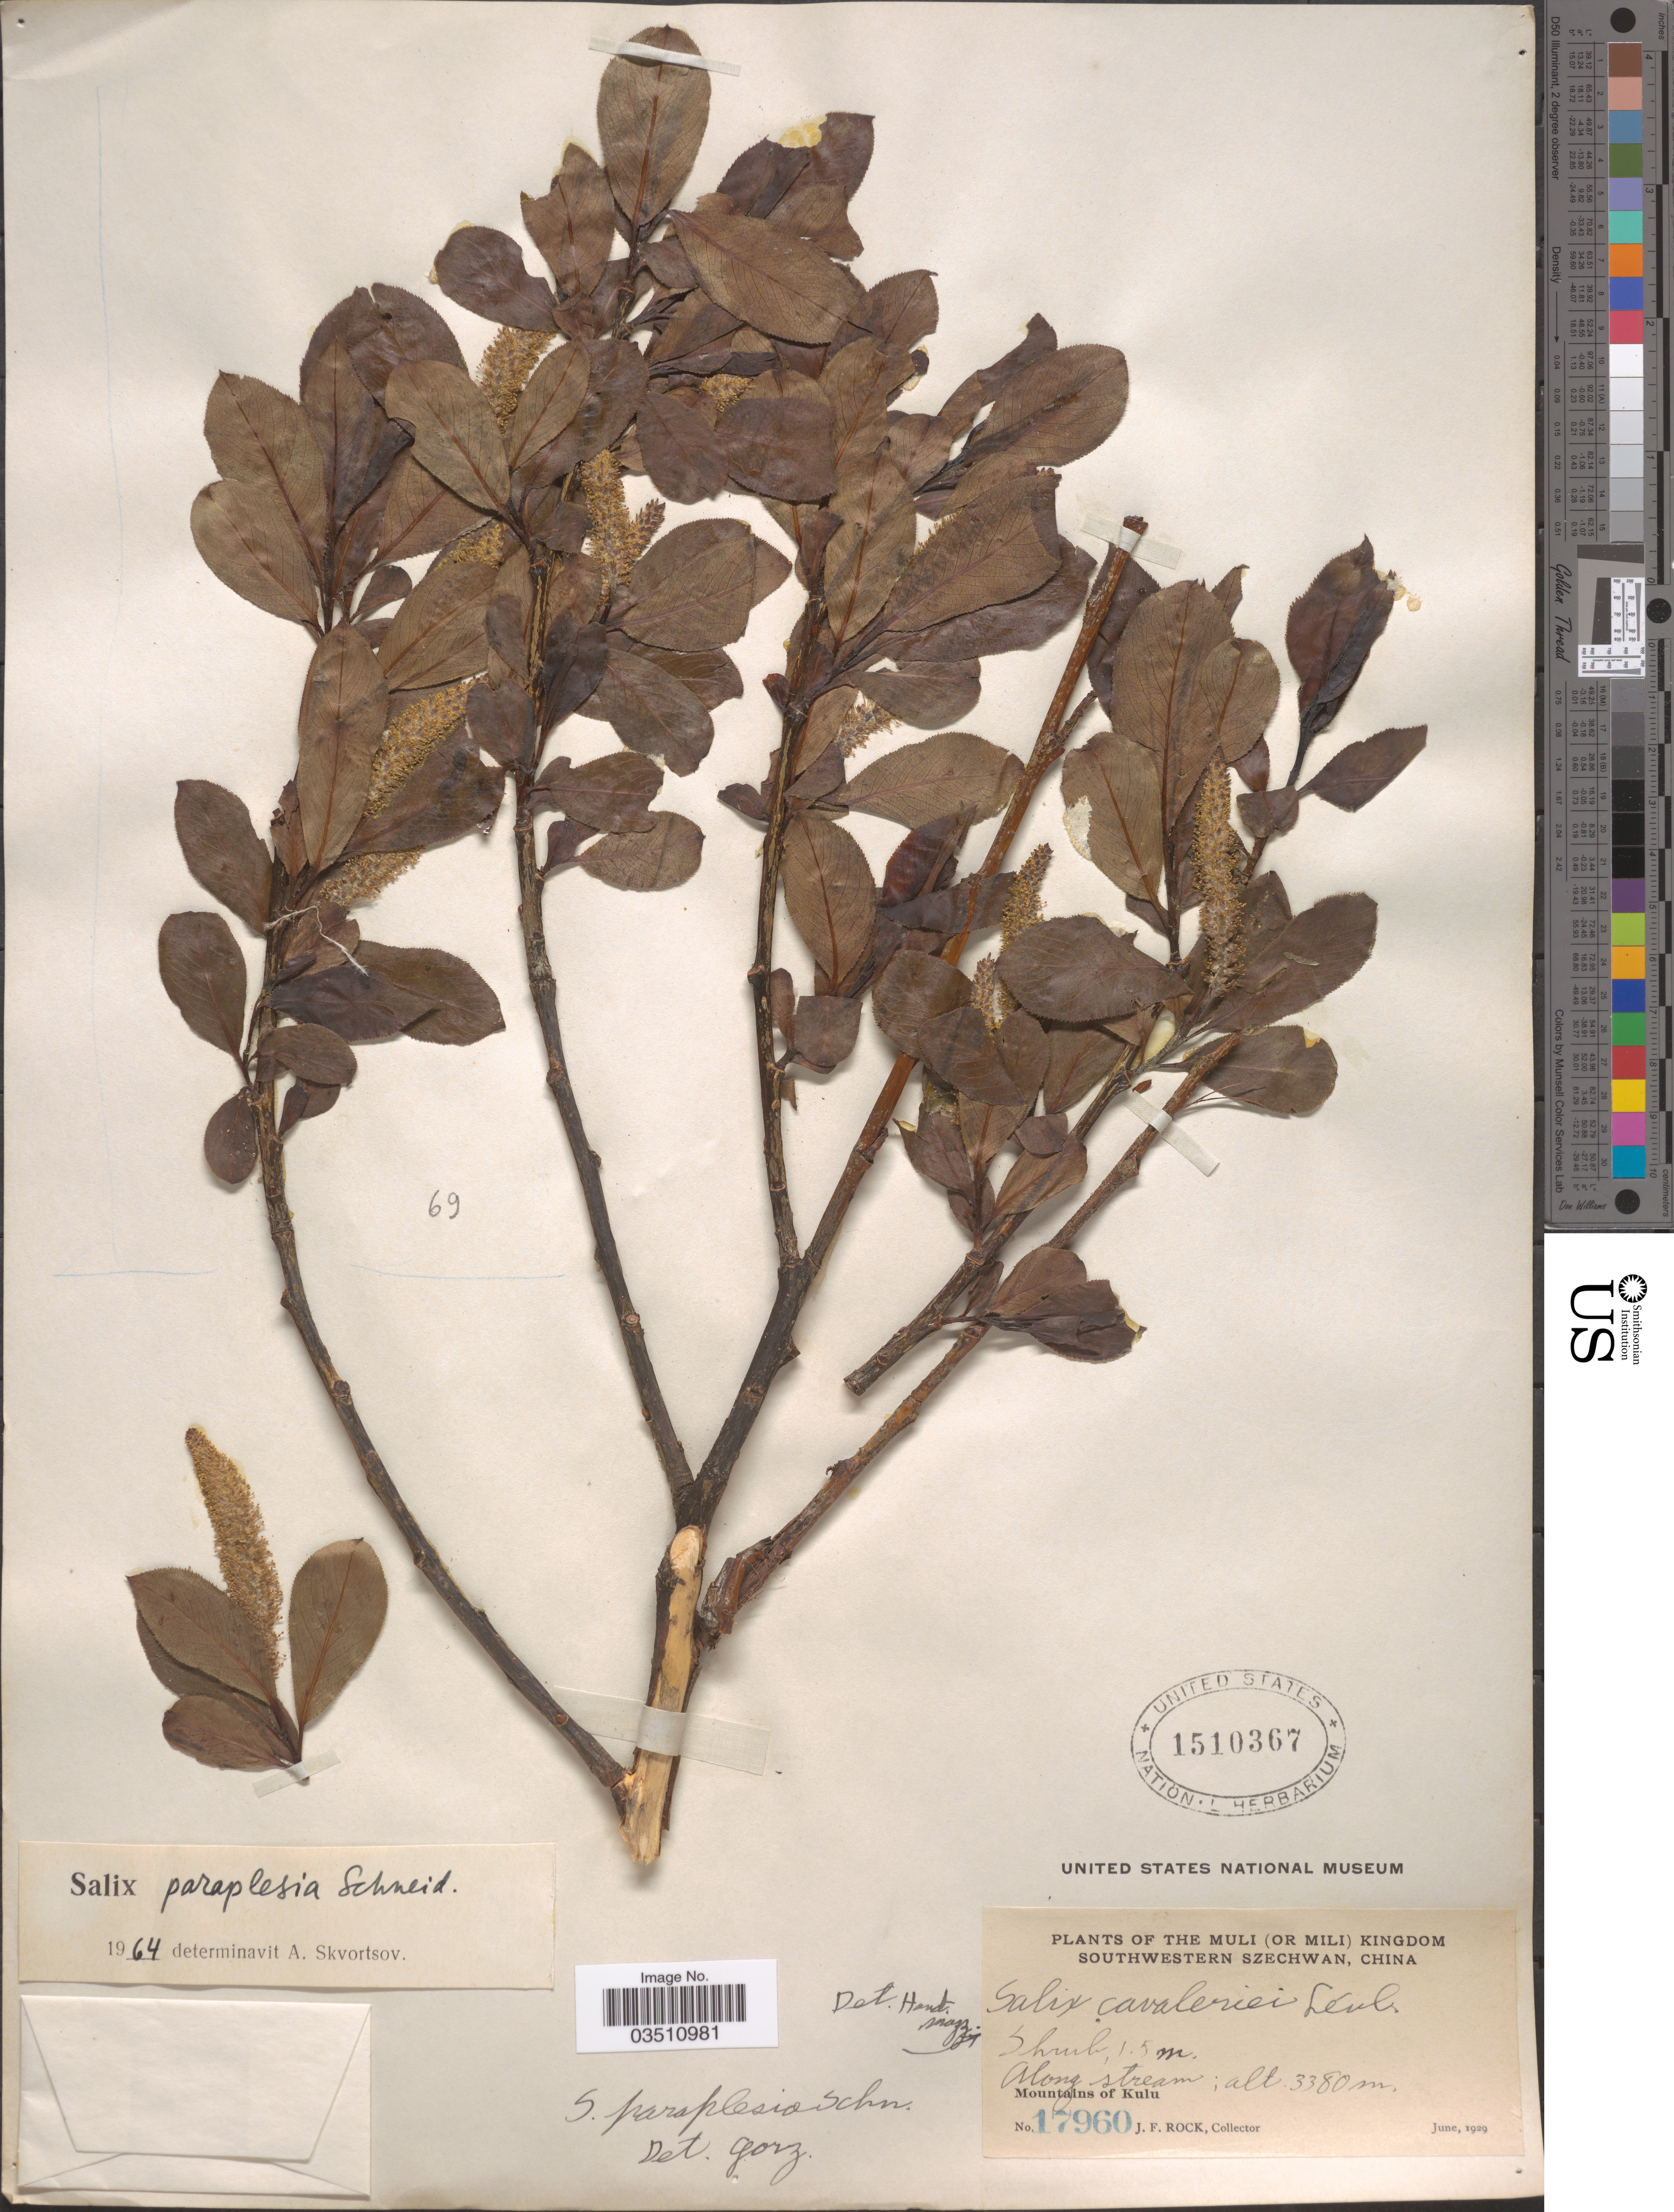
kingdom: Plantae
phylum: Tracheophyta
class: Magnoliopsida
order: Malpighiales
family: Salicaceae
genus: Salix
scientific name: Salix paraplesia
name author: C.K. Schneid.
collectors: J. Rock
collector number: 17960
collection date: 1929-06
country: China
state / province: Sichuan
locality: The Muli (or Mili) Kingdom, Southwestern Szechwan. Mountains of Kulu.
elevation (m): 3380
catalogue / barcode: US 1510367